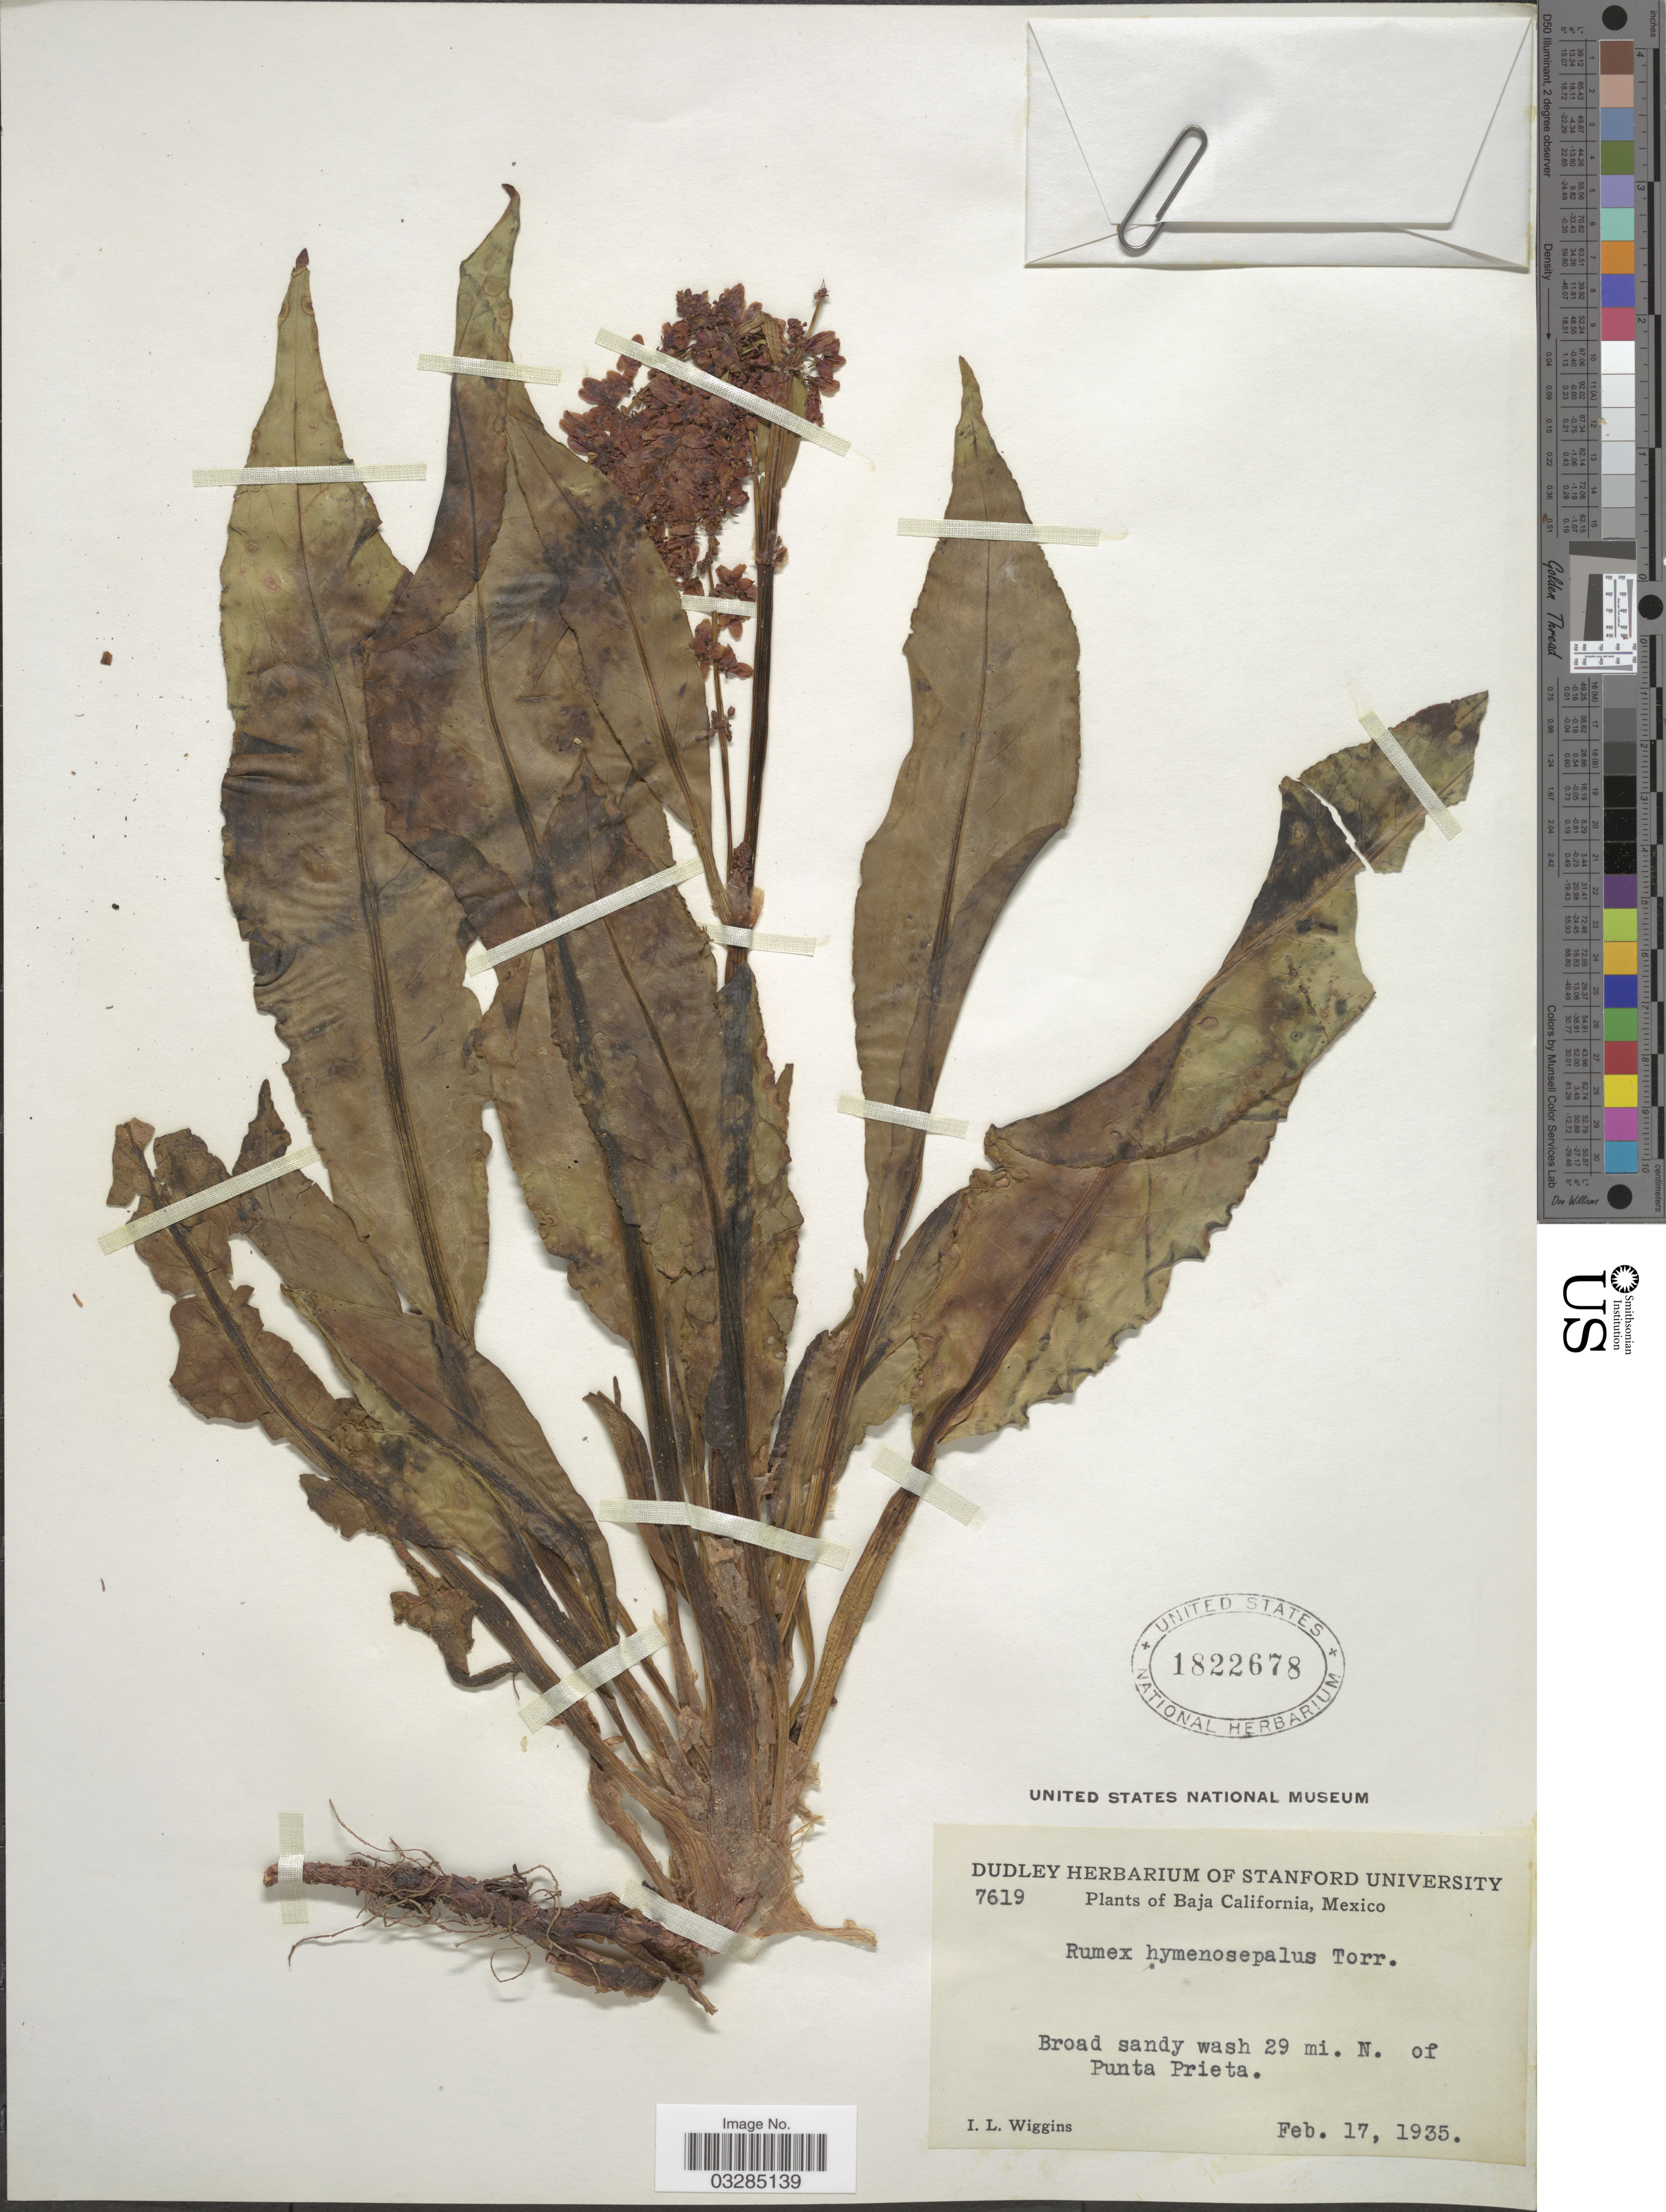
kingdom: Plantae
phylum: Tracheophyta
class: Magnoliopsida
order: Caryophyllales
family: Polygonaceae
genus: Rumex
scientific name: Rumex hymenosepalus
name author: Torr.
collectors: I. L. Wiggins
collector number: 7619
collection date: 1935-02-17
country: Mexico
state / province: Baja California Norte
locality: Broad sandy wash 29 mi. N. of Punta Prieta.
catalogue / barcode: US 1822678